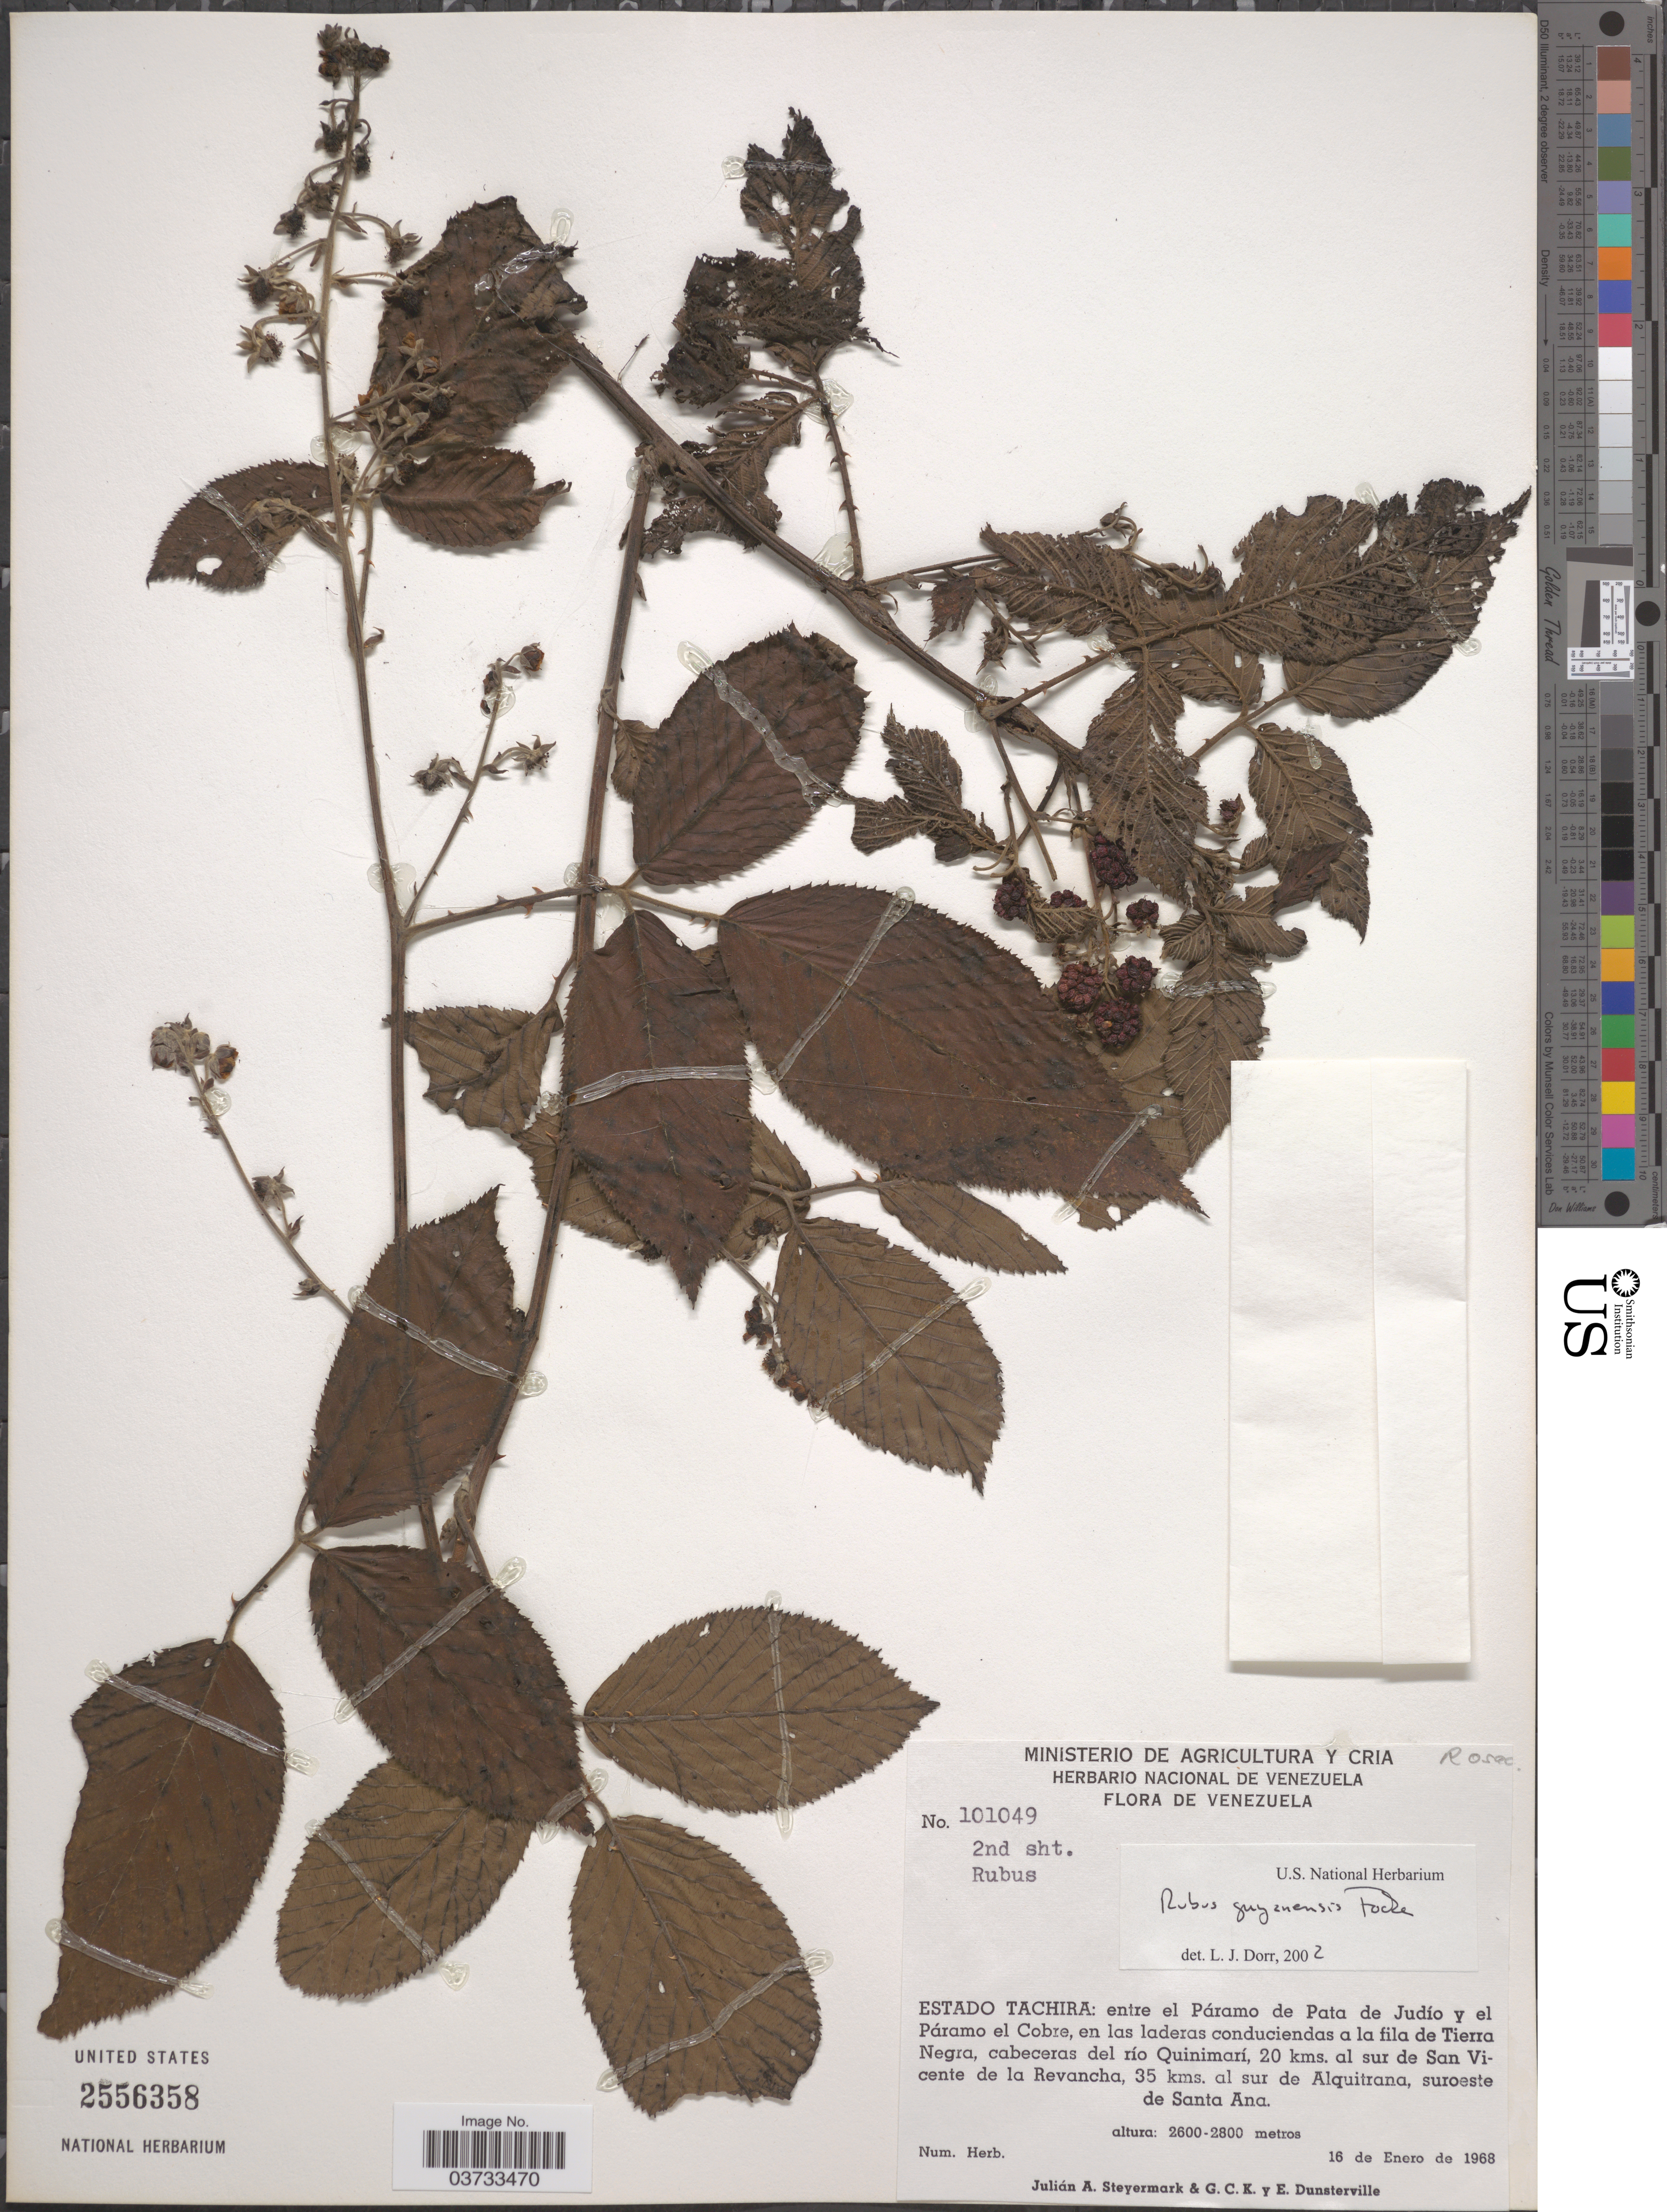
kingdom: Plantae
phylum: Tracheophyta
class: Magnoliopsida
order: Rosales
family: Rosaceae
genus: Rubus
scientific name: Rubus guyanensis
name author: Focke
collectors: J. Steyermark, G. C. K. Dunsterville & E. Dunsterville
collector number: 101049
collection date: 1968-01-16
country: Venezuela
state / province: Tachira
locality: Entre el Páramo de Pata de Judío y el Páramo el Cobre, en las laderas conduciendas a la fila de Tierra Negra, cabeceras del río Quinimarí, 20 kms. al sur de San Vicente de la Revancha, 35 kms. al sur de Alquitrana, suroeste de Santa Ana.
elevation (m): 2600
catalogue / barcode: US 2556358